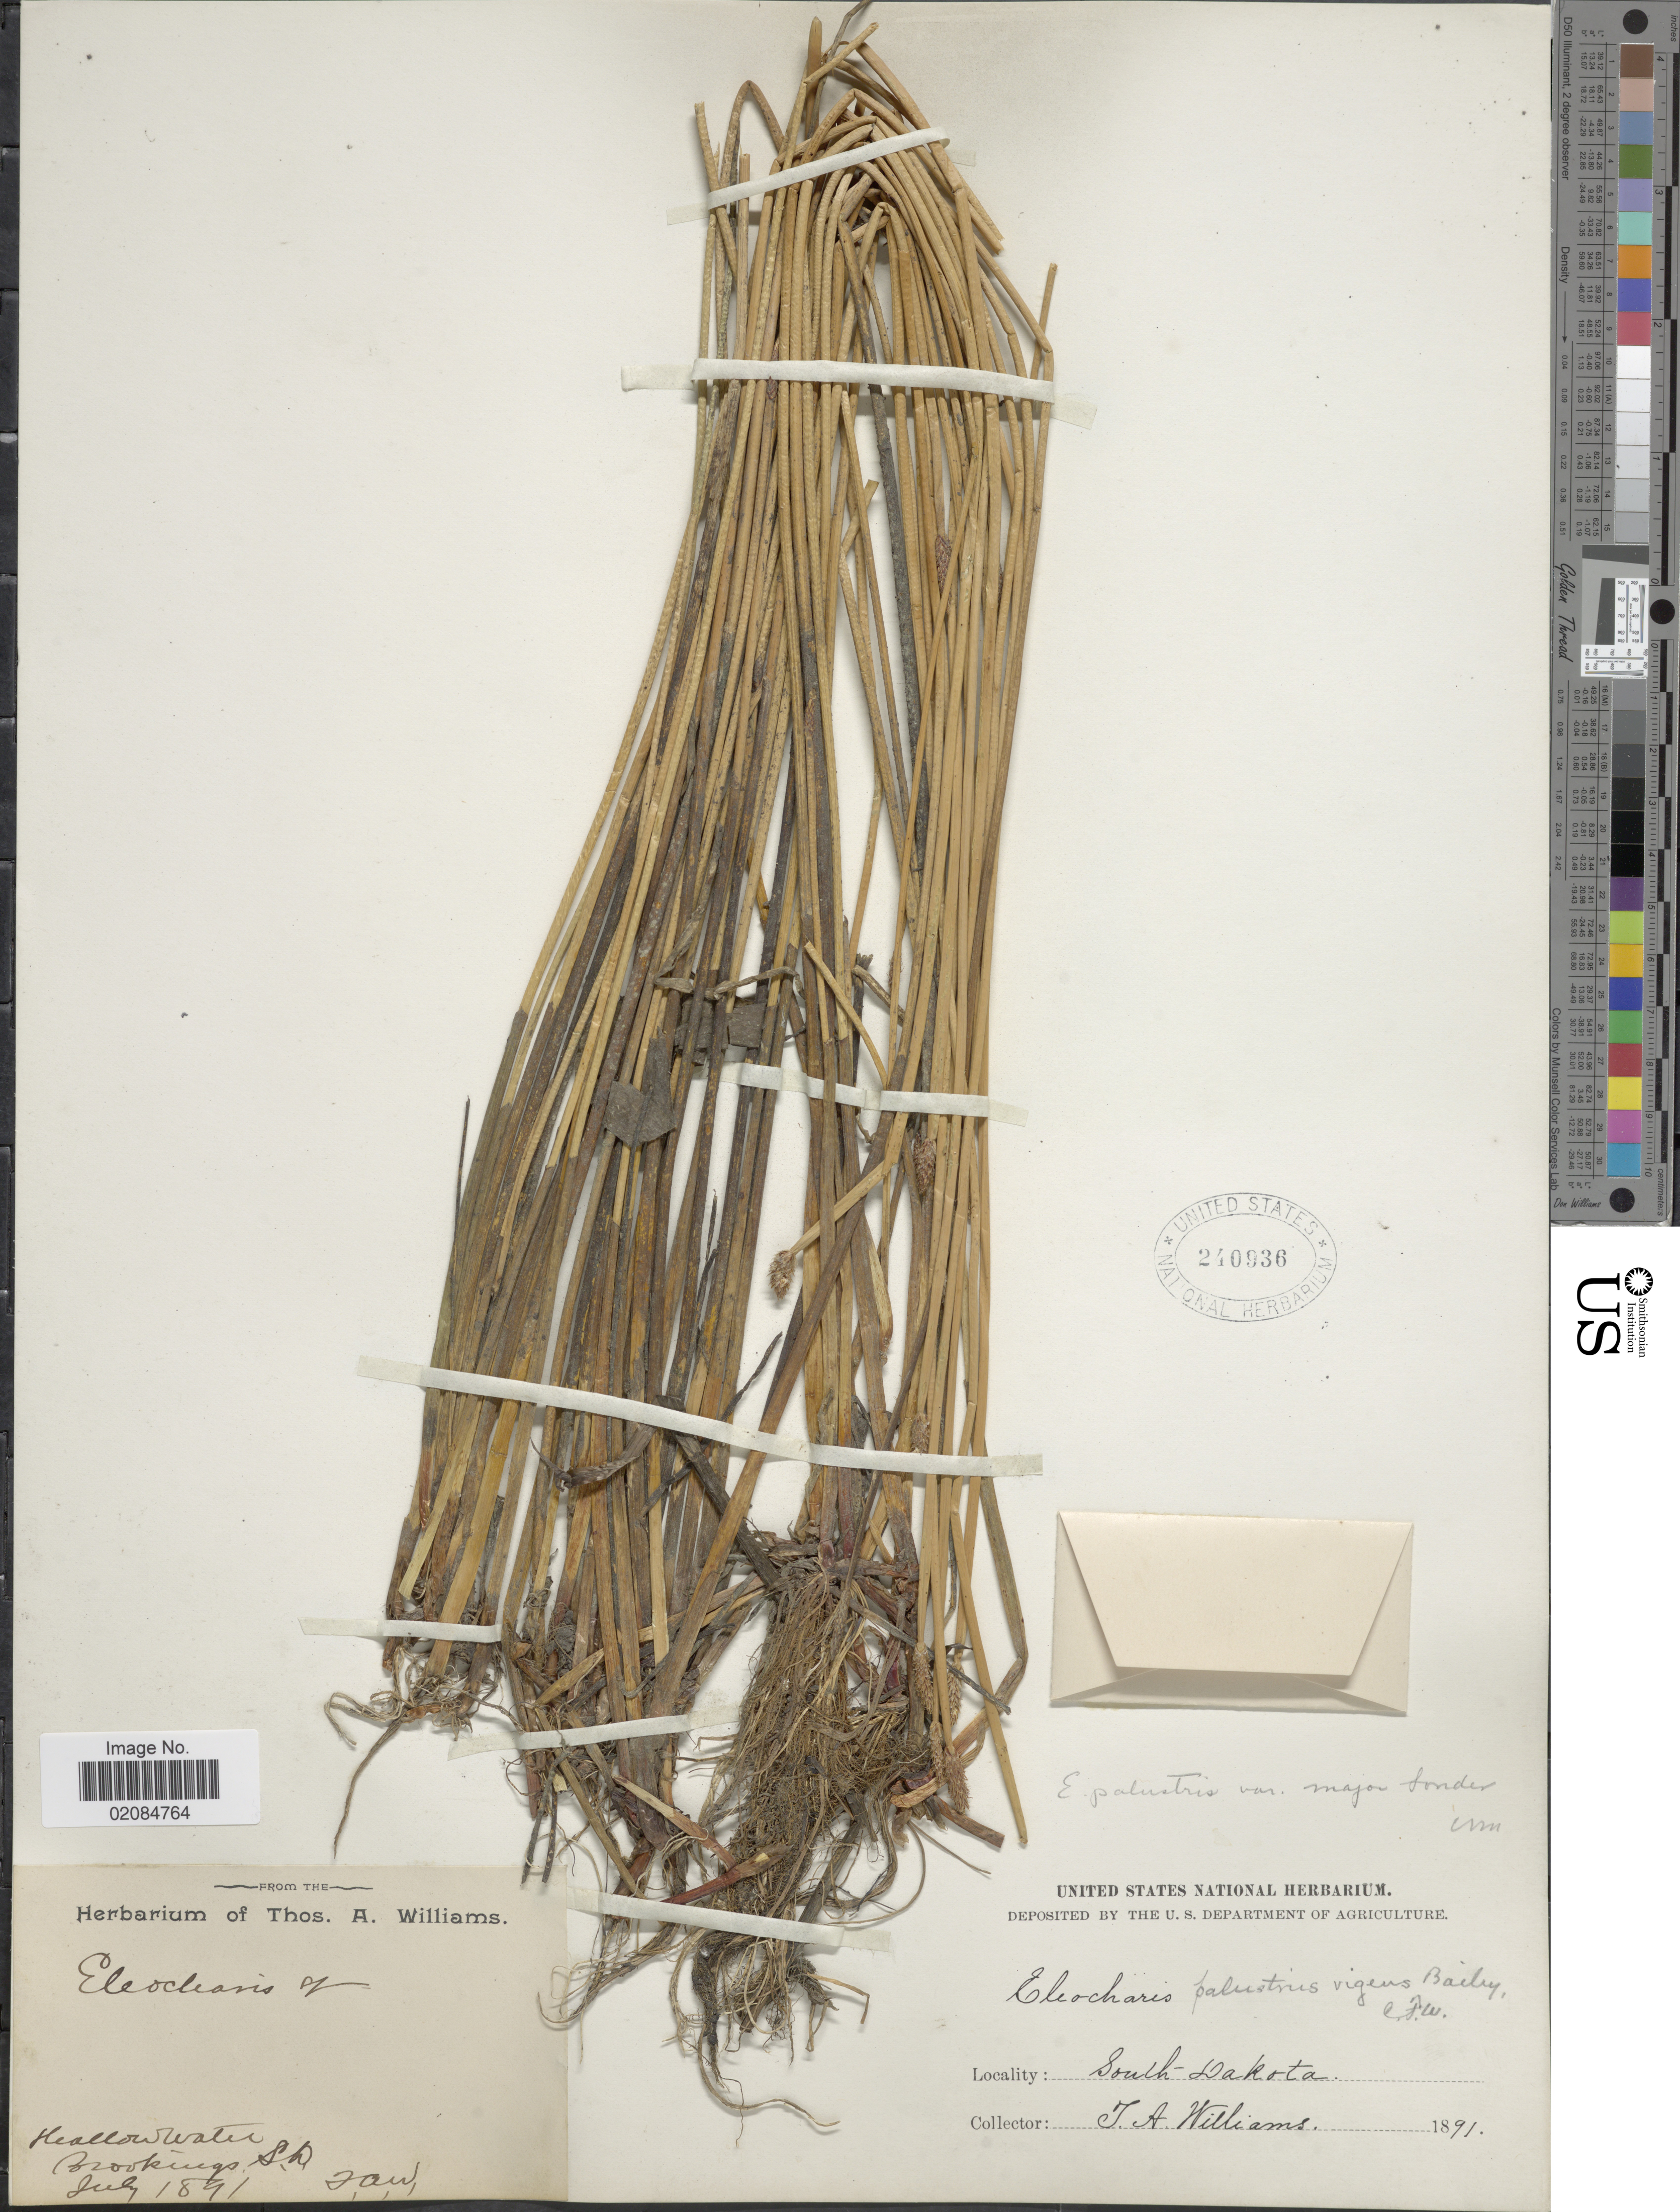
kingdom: Plantae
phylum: Tracheophyta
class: Liliopsida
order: Poales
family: Cyperaceae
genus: Eleocharis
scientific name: Eleocharis palustris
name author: (L.) Roem. & Schult.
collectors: T. A. Williams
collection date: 1891-07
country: United States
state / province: South Dakota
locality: Heallow water. Brookings, S.D.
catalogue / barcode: US 240936